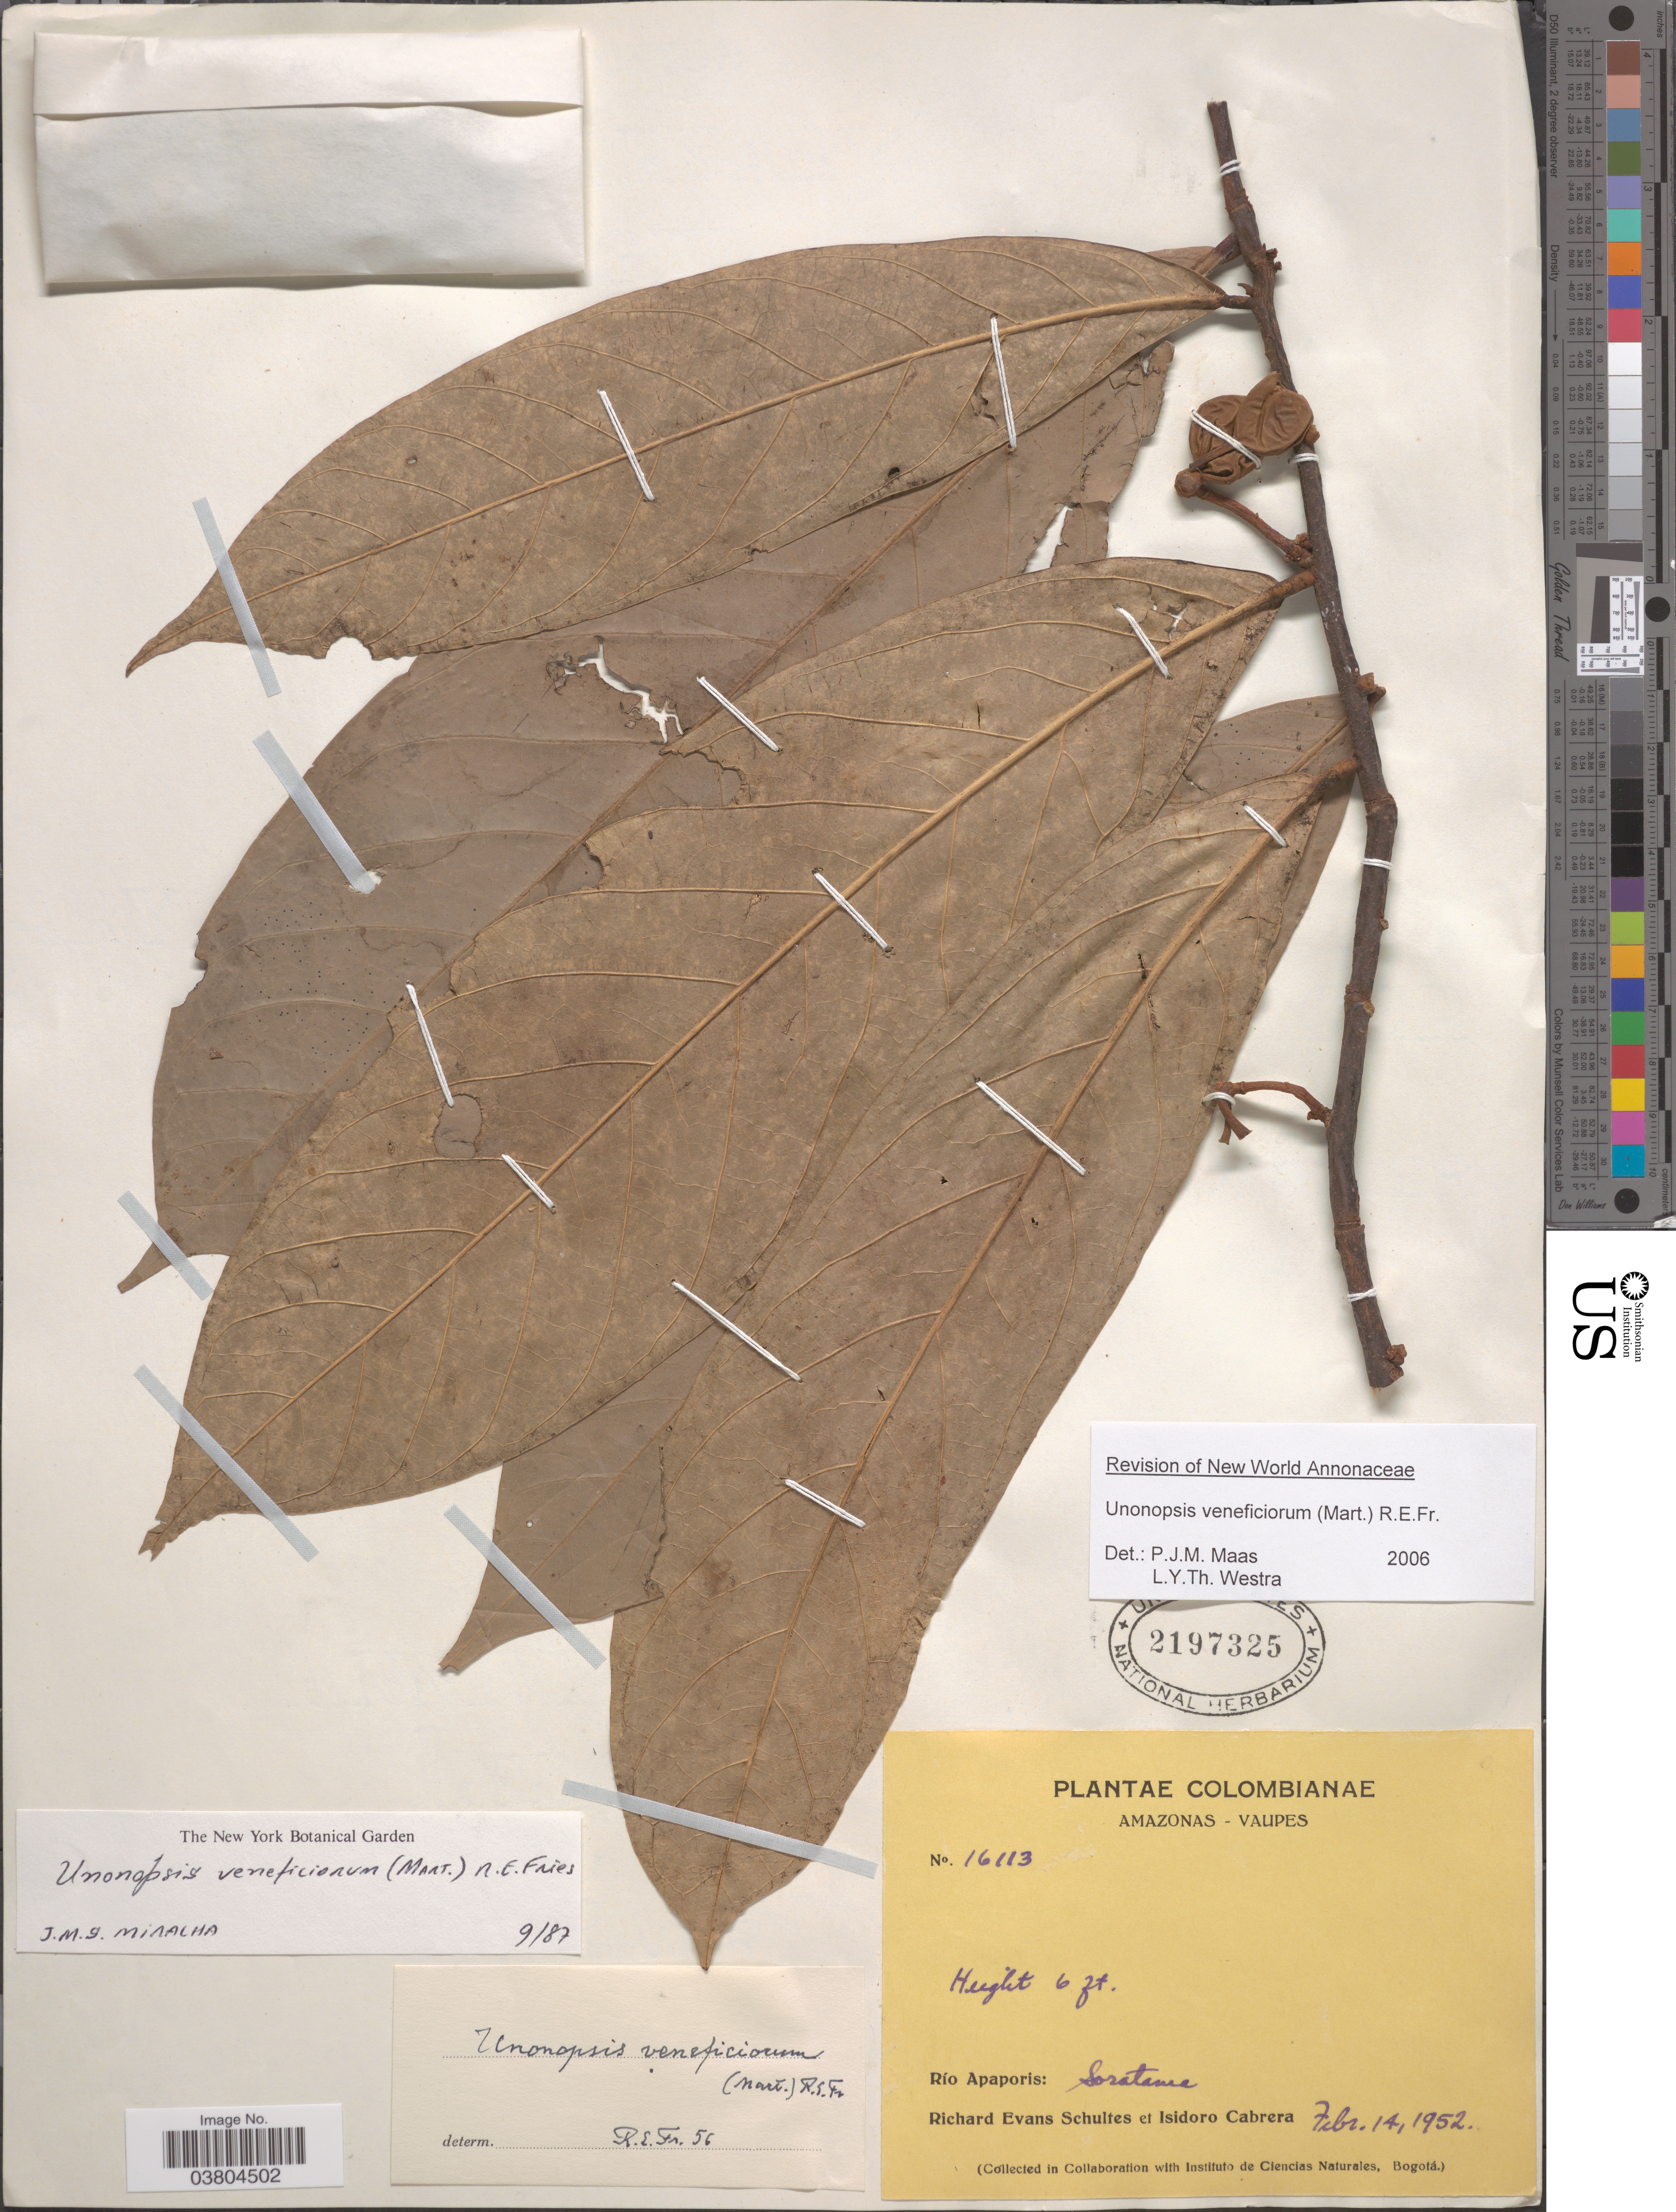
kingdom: Plantae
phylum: Tracheophyta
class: Magnoliopsida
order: Magnoliales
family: Annonaceae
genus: Unonopsis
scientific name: Unonopsis veneficiorum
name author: (Mart.) R.E. Fr.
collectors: R. E. Schultes & I. Cabrera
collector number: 16113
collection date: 1952-02-14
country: Colombia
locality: Amazonas-Vaupés. Río Apaporis: Soratama.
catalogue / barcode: US 2197325